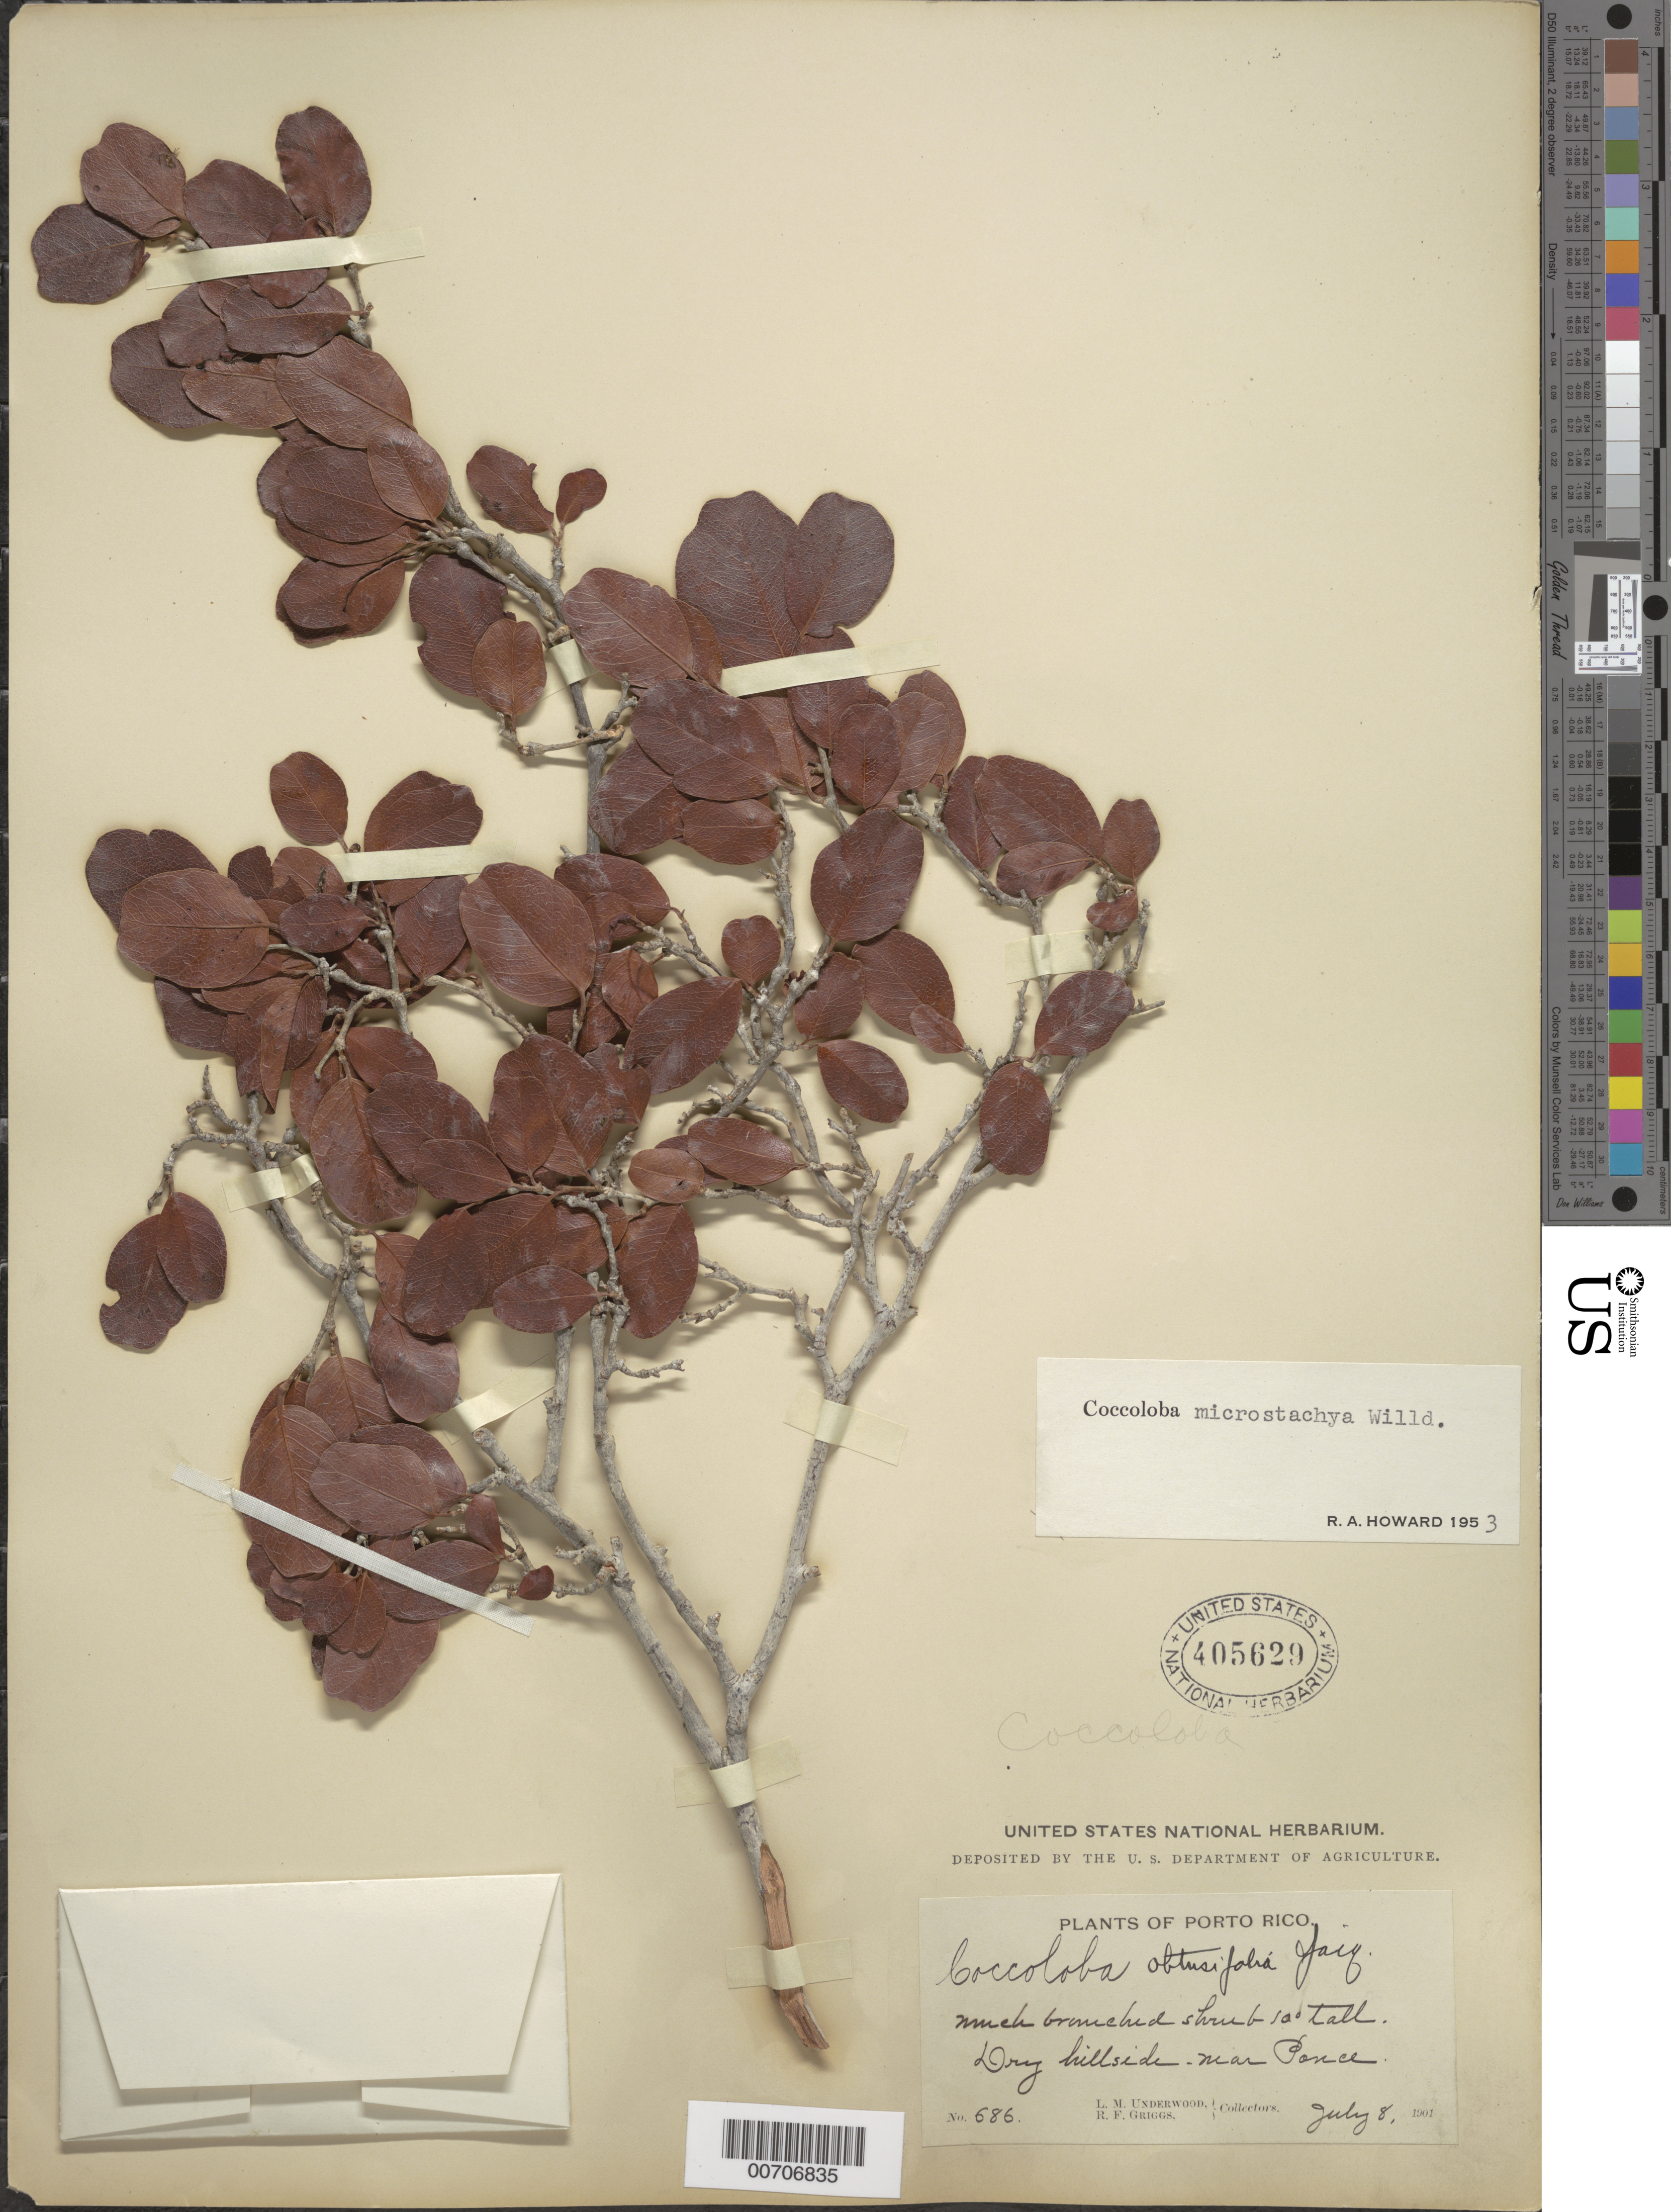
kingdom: Plantae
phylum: Tracheophyta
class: Magnoliopsida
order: Caryophyllales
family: Polygonaceae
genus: Coccoloba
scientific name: Coccoloba microstachya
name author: Willd.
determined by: Howard, R. A.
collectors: L. M. Underwood & R. F. Griggs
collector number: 686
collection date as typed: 08 Jul 1901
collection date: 1901-07-08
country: Puerto Rico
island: Greater Antilles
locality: Ponce, vic of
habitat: Dry hillside.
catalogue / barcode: US 405629